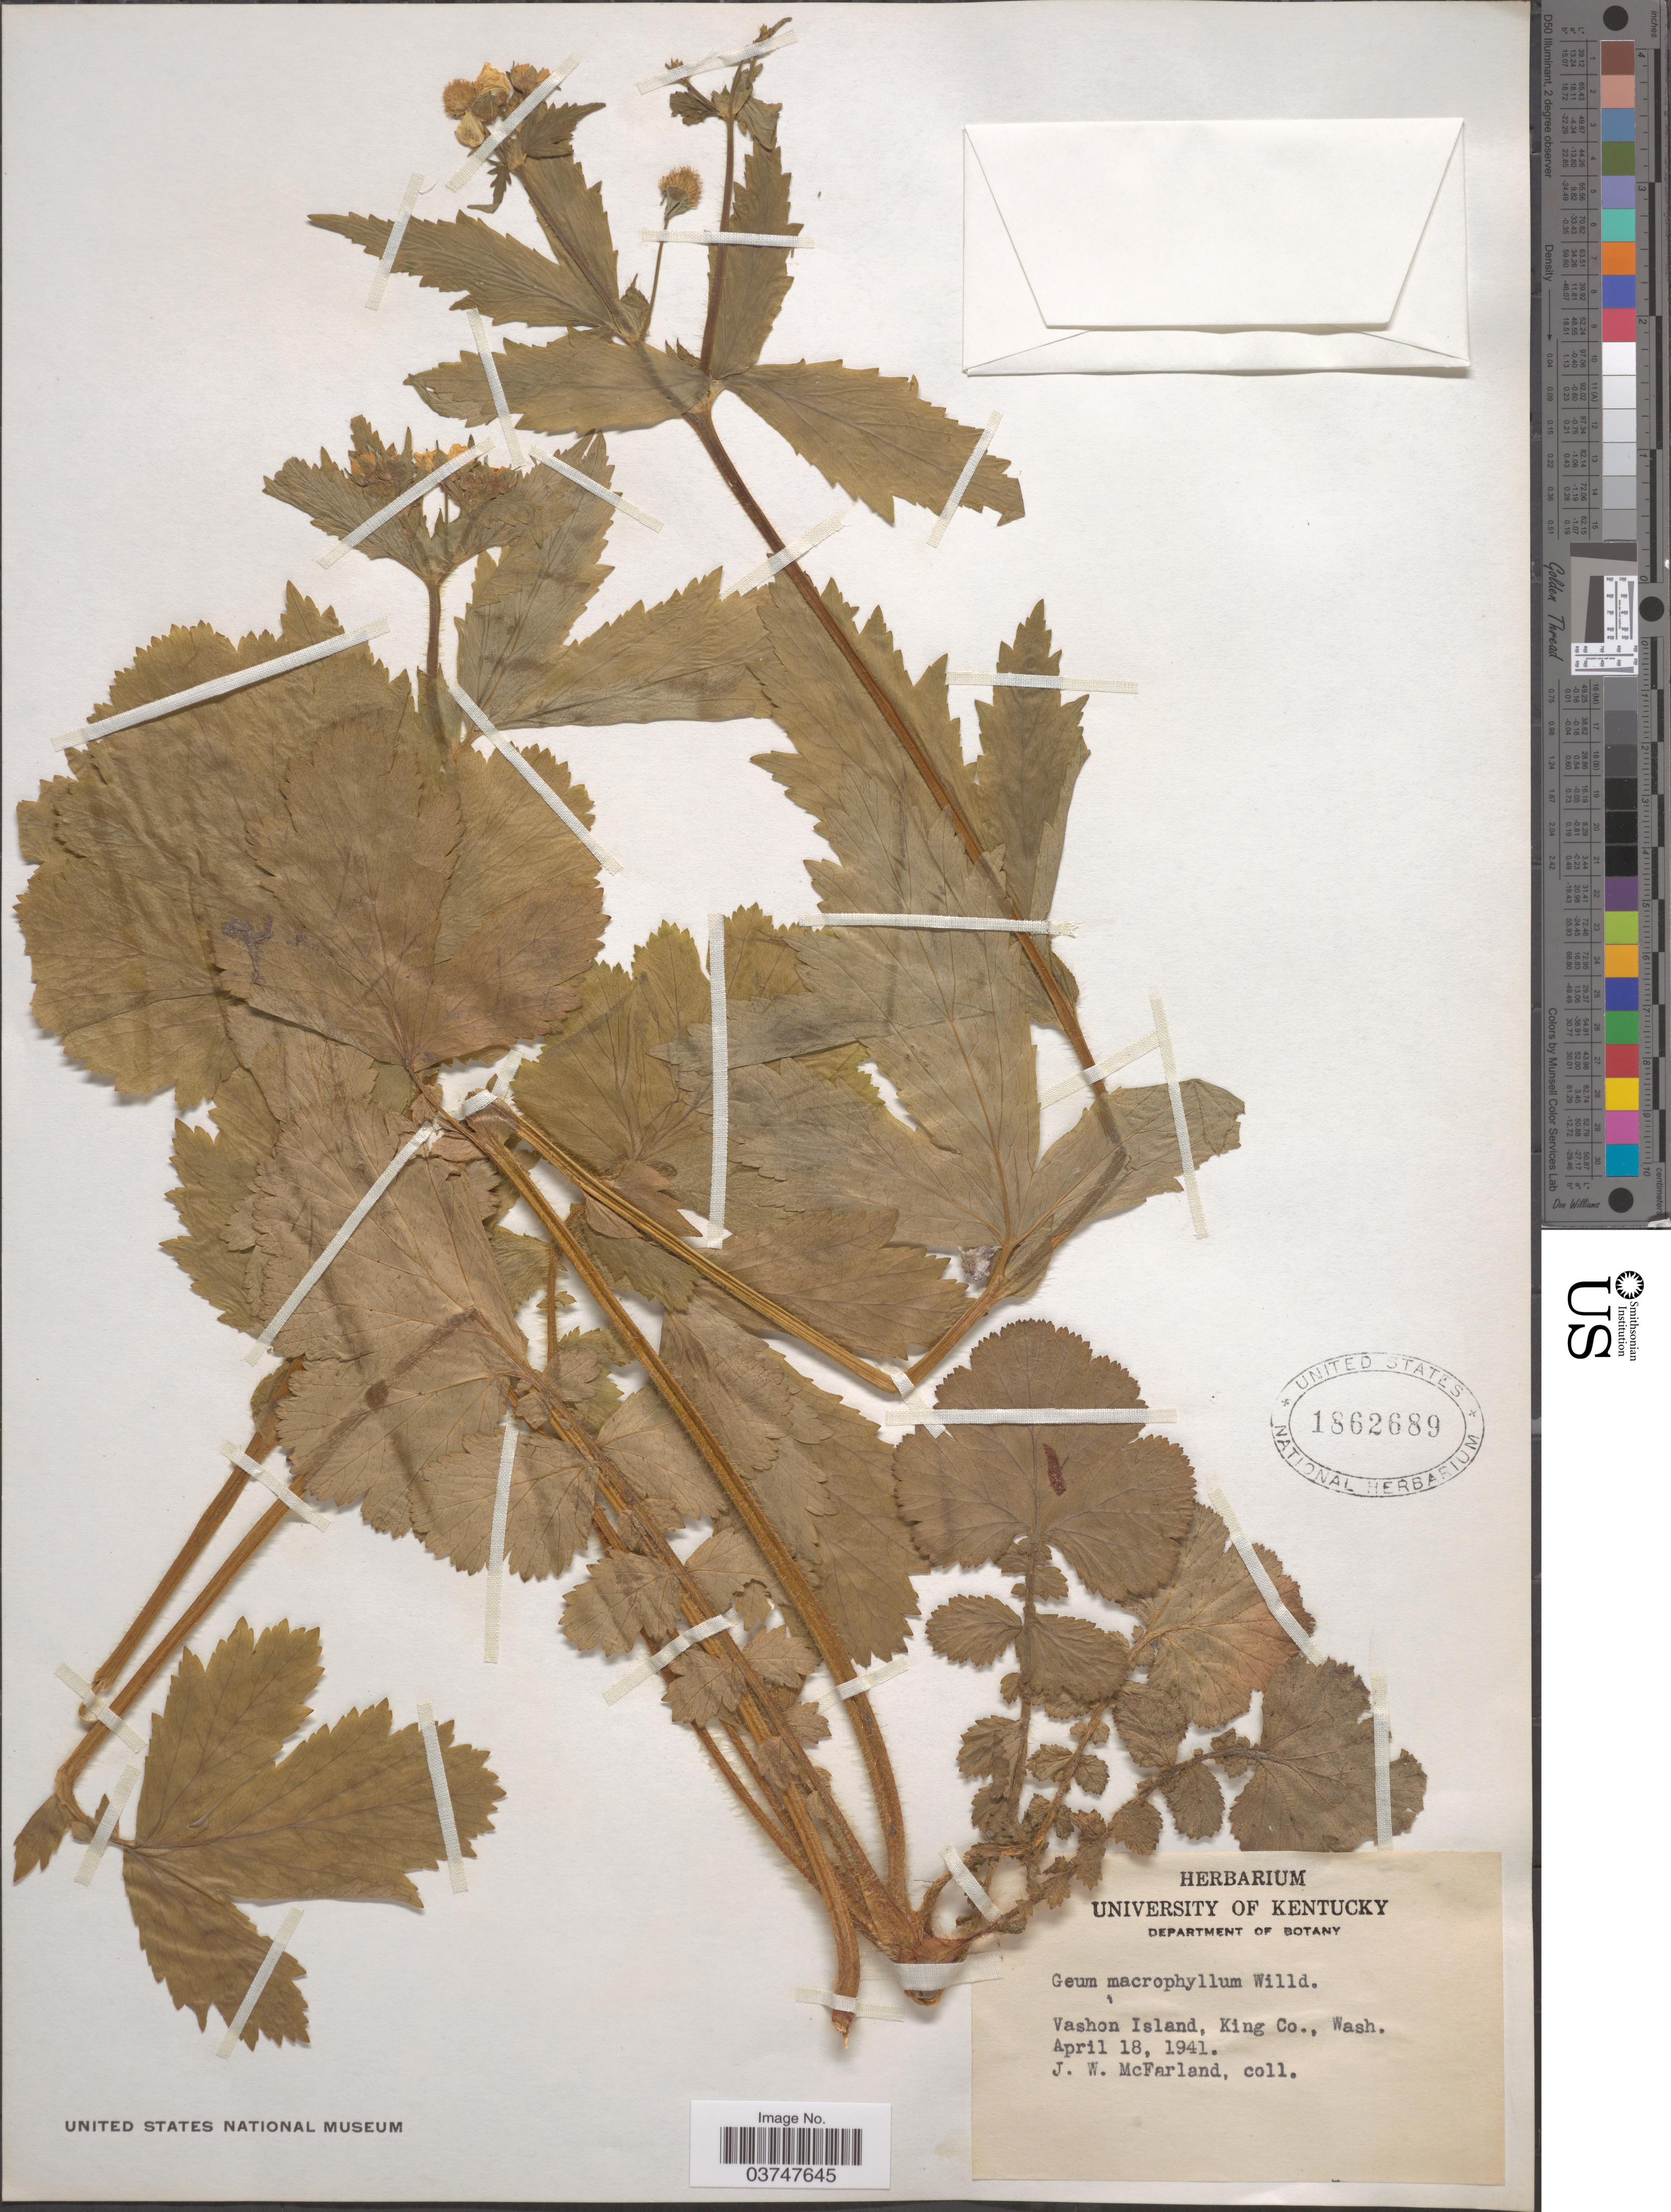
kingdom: Plantae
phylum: Tracheophyta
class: Magnoliopsida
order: Rosales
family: Rosaceae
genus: Geum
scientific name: Geum macrophyllum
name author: Willd.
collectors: J. Mcfarland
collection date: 1941-04-18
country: United States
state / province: Washington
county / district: King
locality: Vashon Island, King Co.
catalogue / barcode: US 1862689